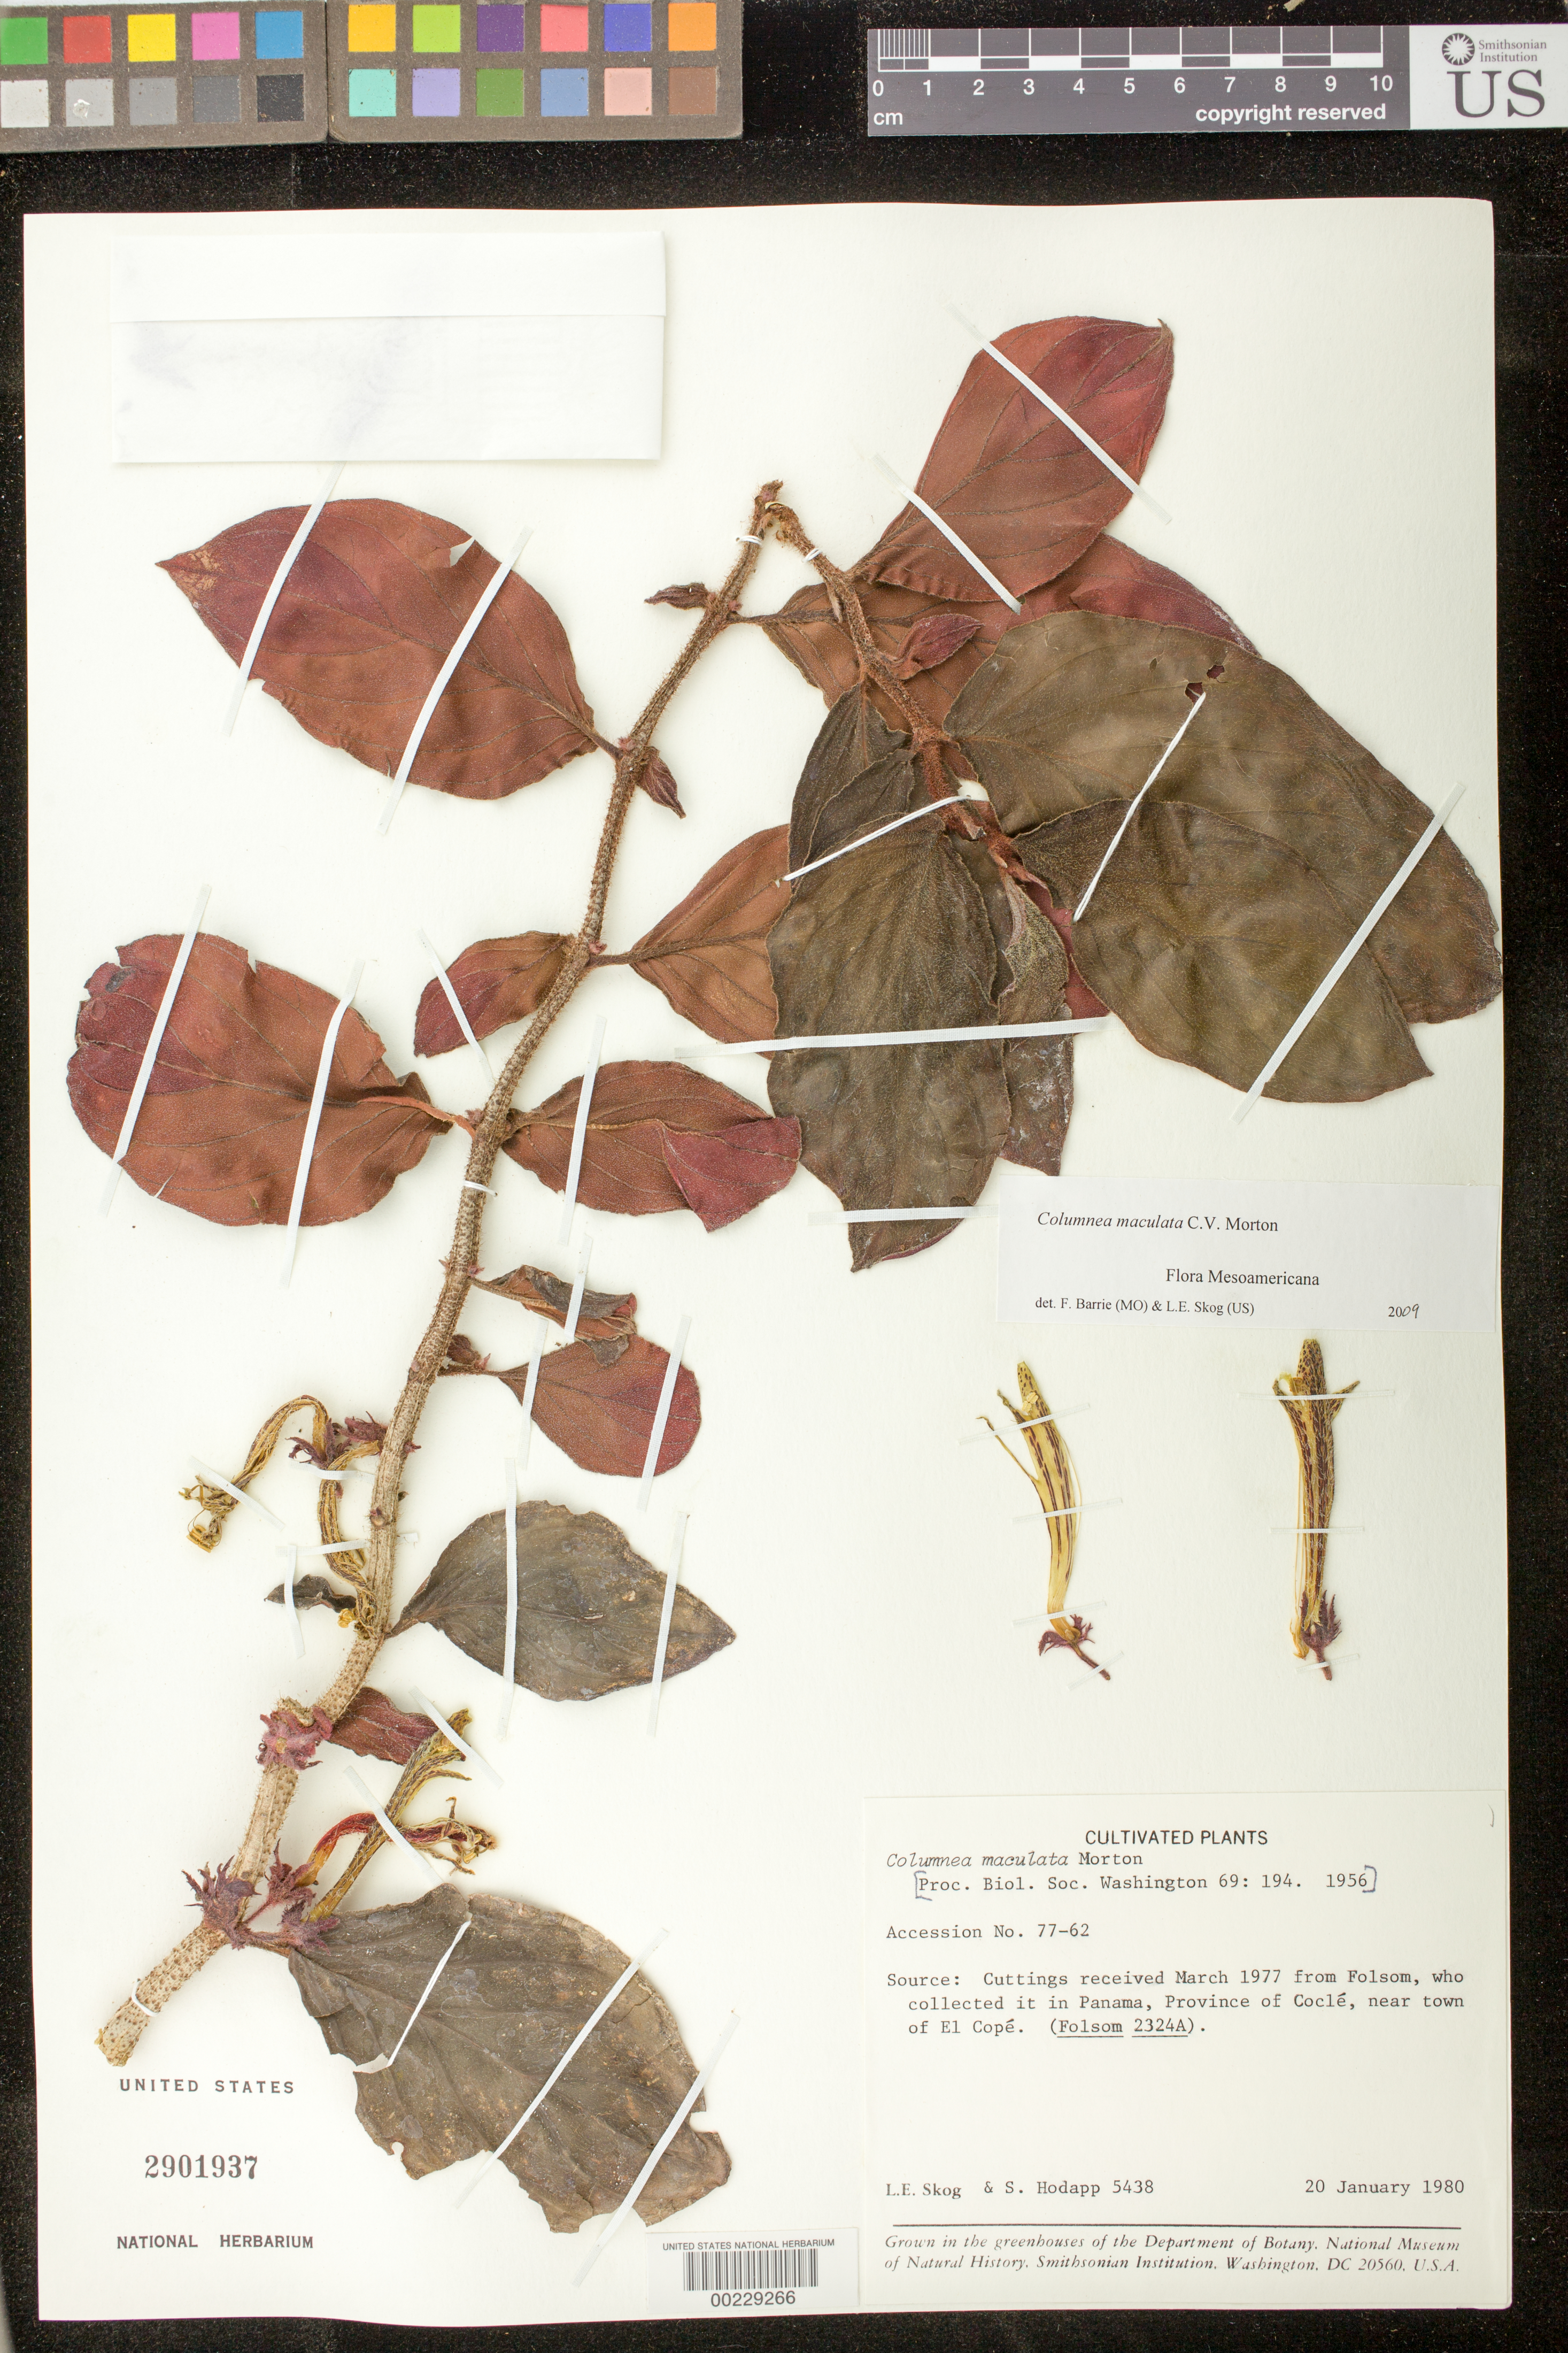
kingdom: Plantae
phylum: Tracheophyta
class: Magnoliopsida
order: Lamiales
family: Gesneriaceae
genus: Columnea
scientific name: Columnea maculata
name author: C.V. Morton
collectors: L. E. Skog & S. Hodapp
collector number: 5438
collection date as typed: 20 Jan 1980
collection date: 1980-01-20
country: Panama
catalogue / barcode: US 2901937